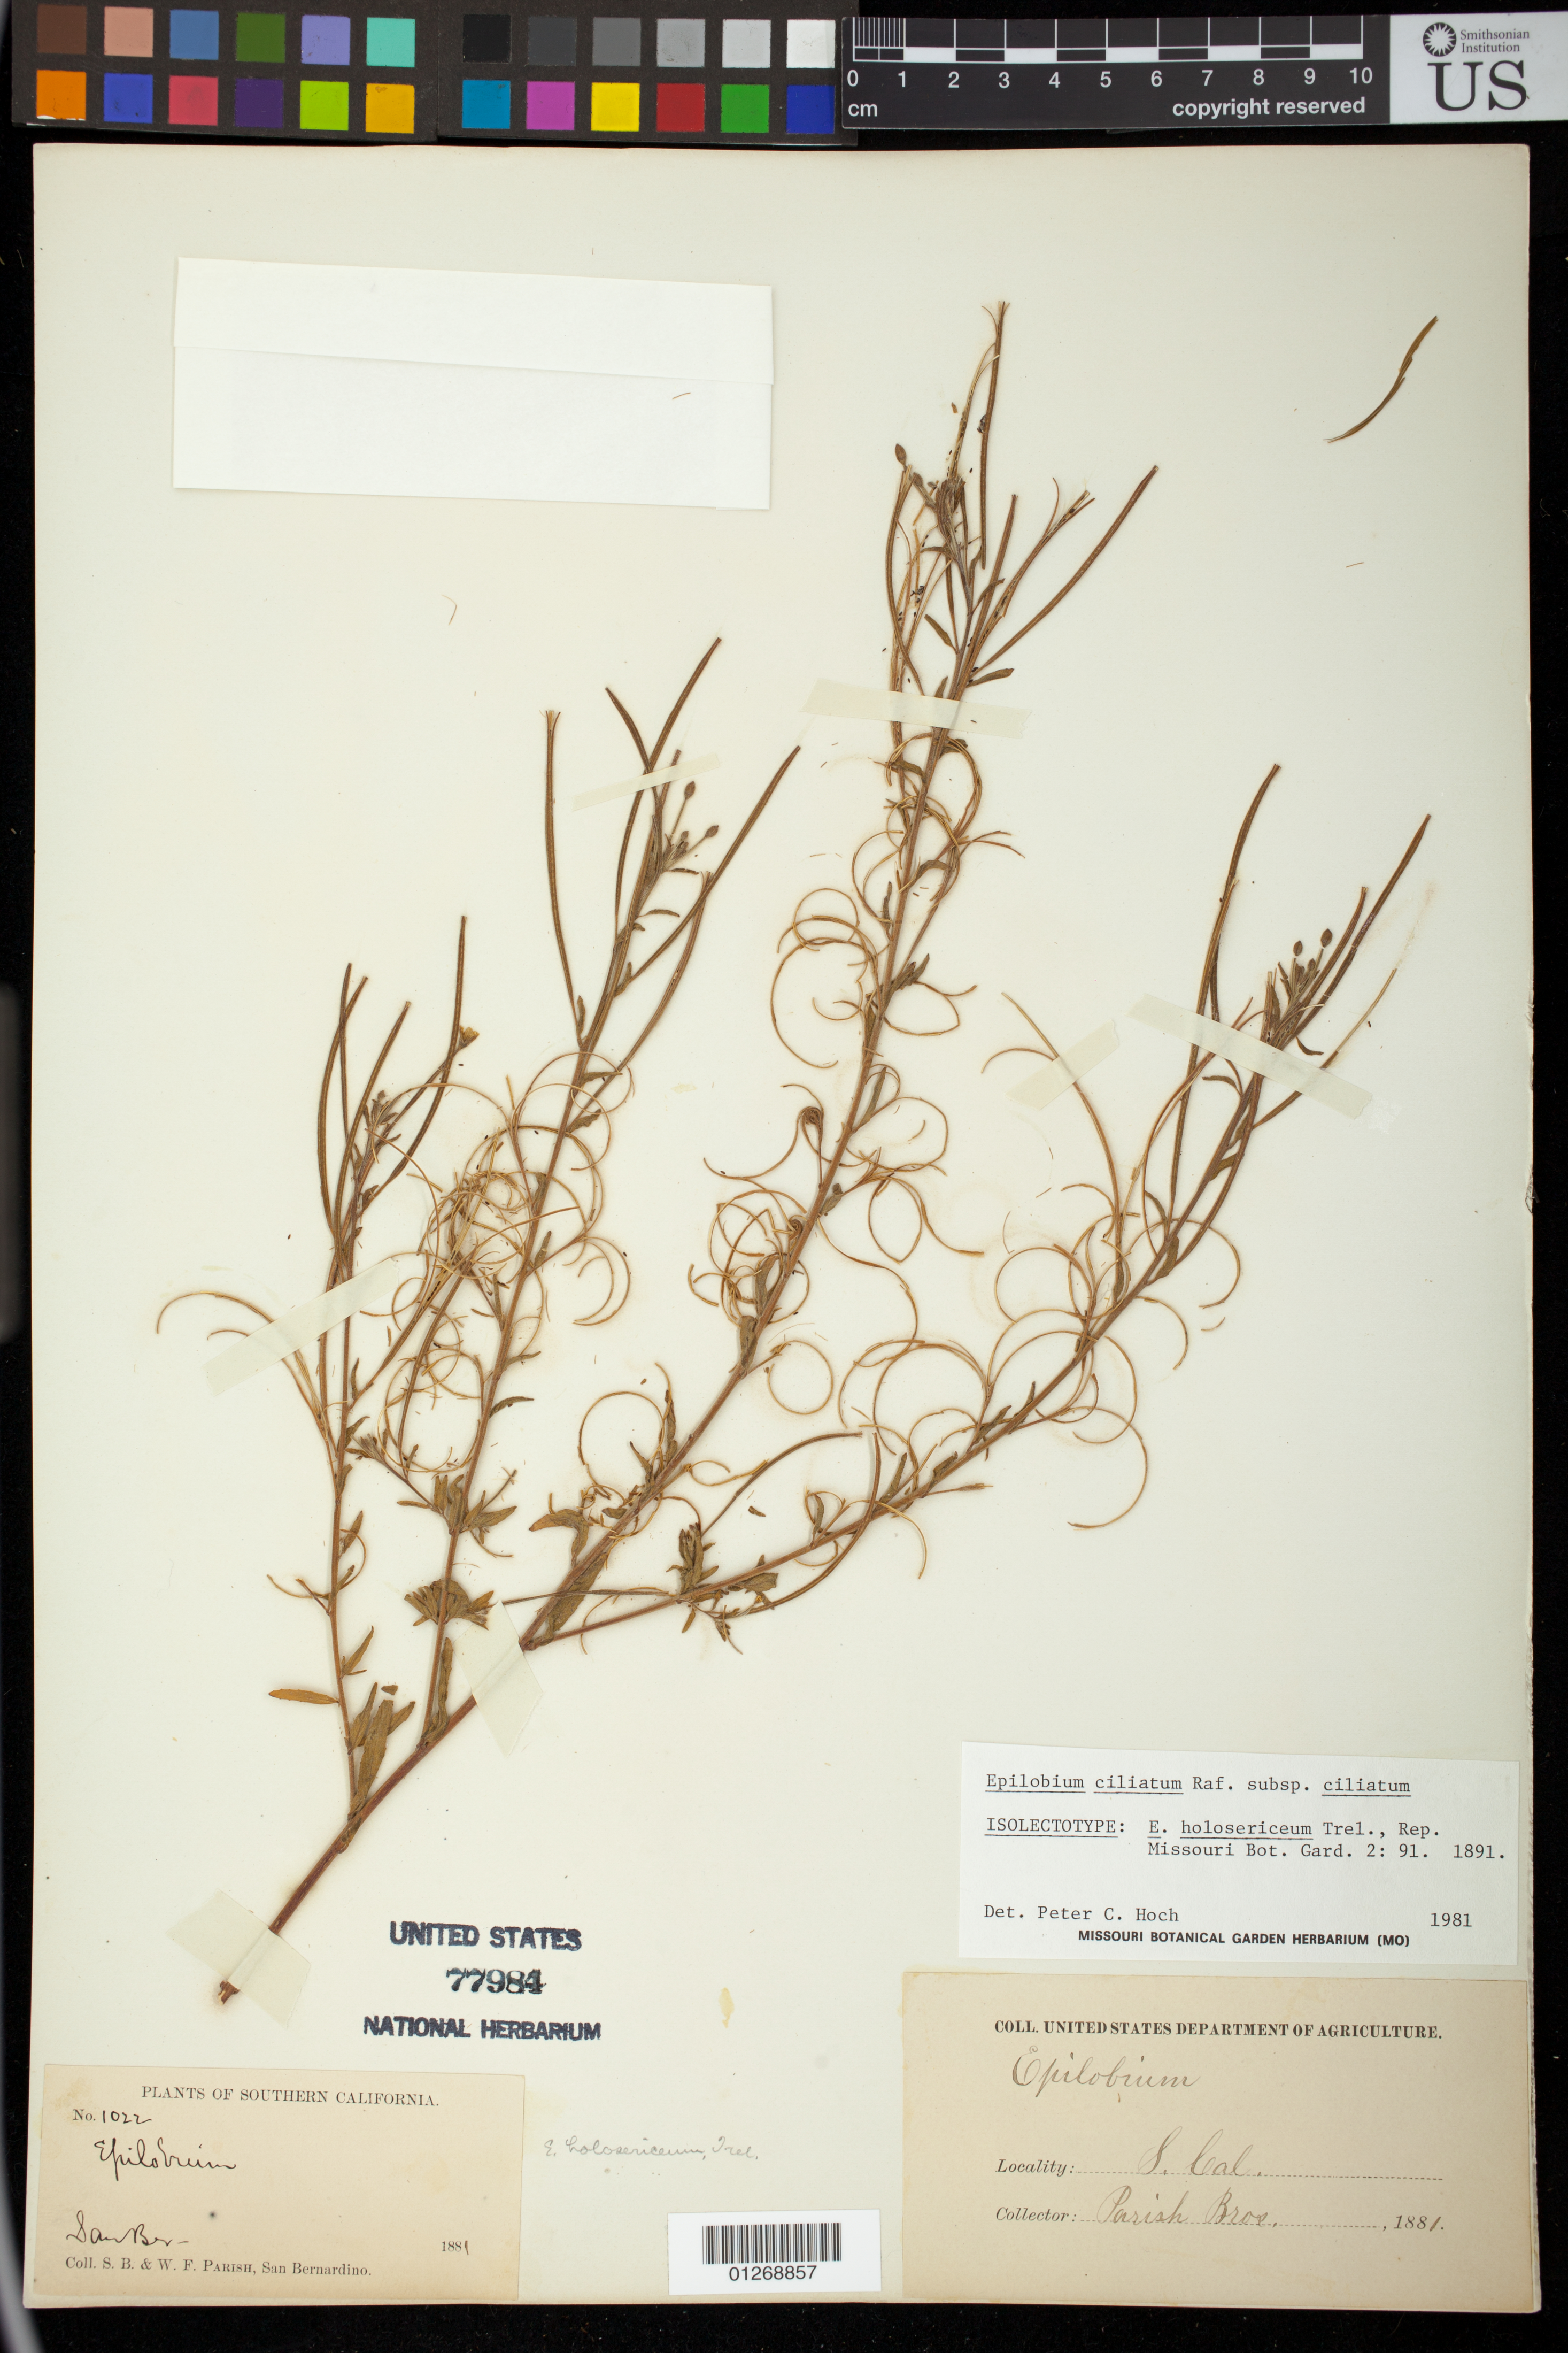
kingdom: Plantae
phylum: Tracheophyta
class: Magnoliopsida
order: Myrtales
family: Onagraceae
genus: Epilobium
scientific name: Epilobium holosericeum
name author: Trel.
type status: Isosyntype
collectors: S. B. Parish & W. F. Parish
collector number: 1022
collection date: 1881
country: United States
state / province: California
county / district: San Bernardino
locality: San Bernardino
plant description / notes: Protologue, "California: San Bernardino county (Parish, 1881, no. 1022) and Kern county (Heermann, Aug. 1853, in Hb. U.S. Dep. Agr." Annotated as isolectotype by P.C. Hoch (1981). Heermann collection should be at US, but not recorded.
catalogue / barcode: US 77984